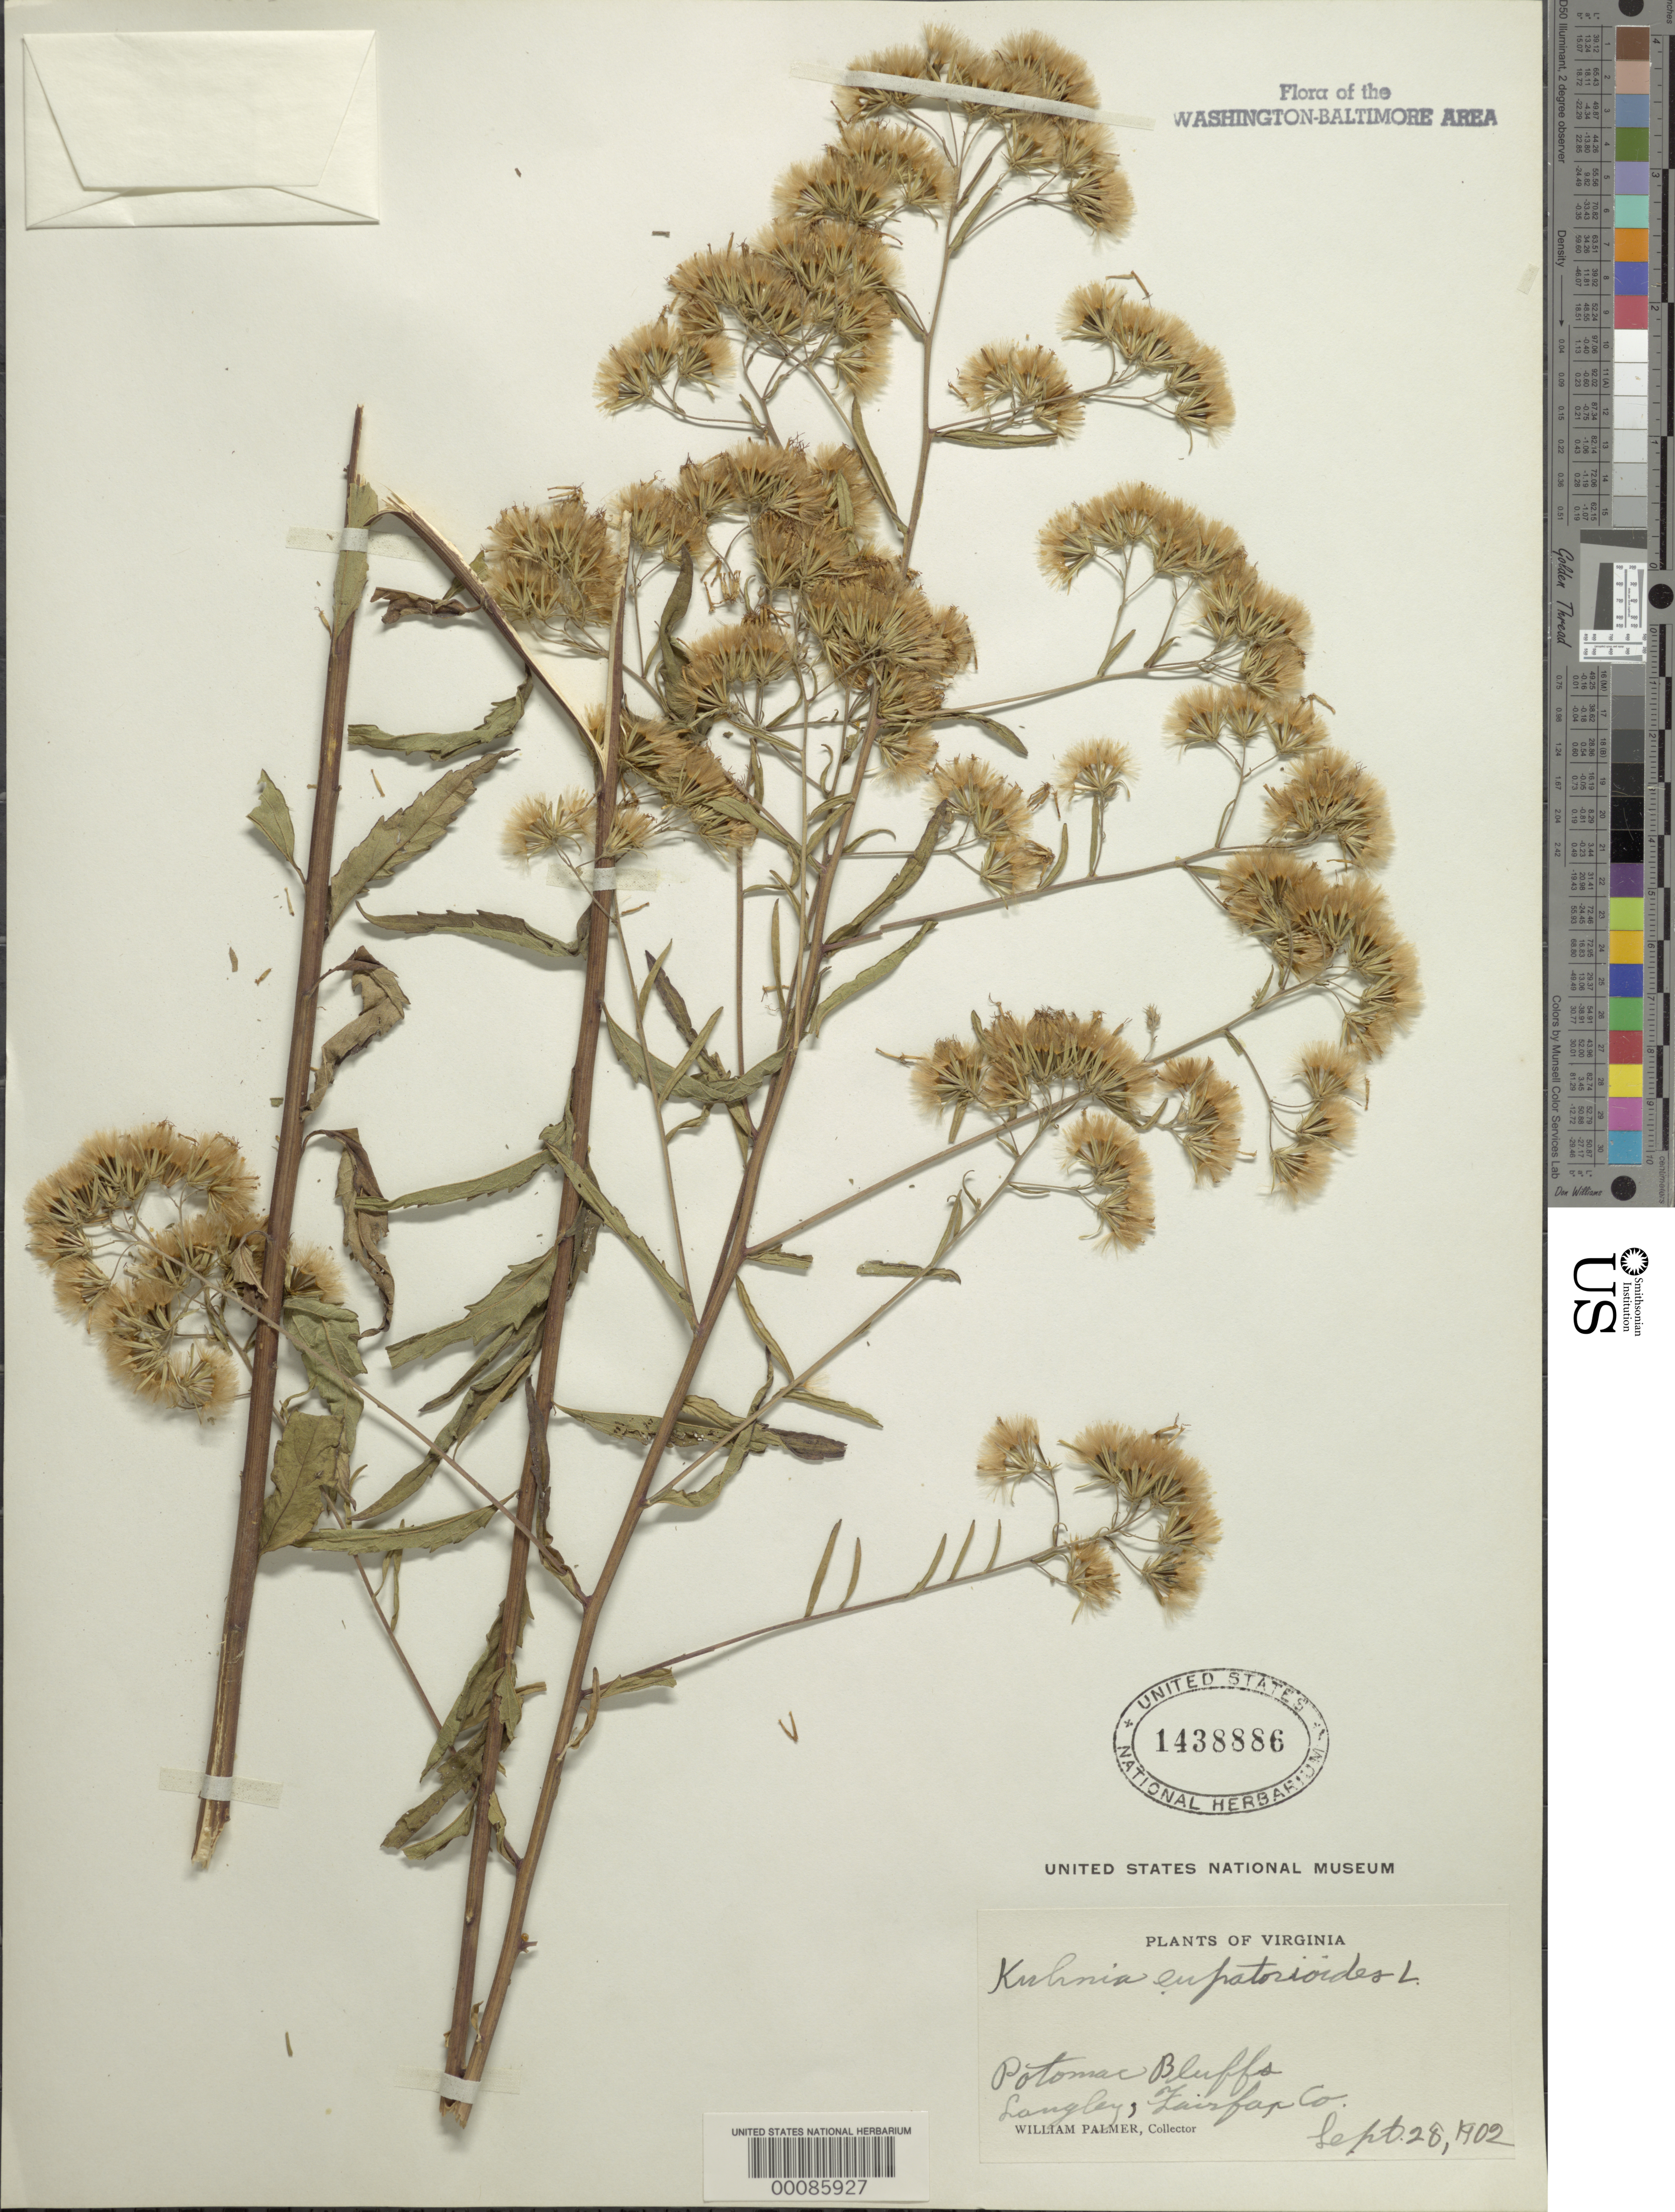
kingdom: Plantae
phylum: Tracheophyta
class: Magnoliopsida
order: Asterales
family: Asteraceae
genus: Brickellia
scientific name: Brickellia eupatorioides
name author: (L.) Shinners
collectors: W. Palmer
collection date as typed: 28 Sep 1902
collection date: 1902-09-28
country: United States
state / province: Virginia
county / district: Fairfax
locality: Potomac Bluffs, Langley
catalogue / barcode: US 1438886